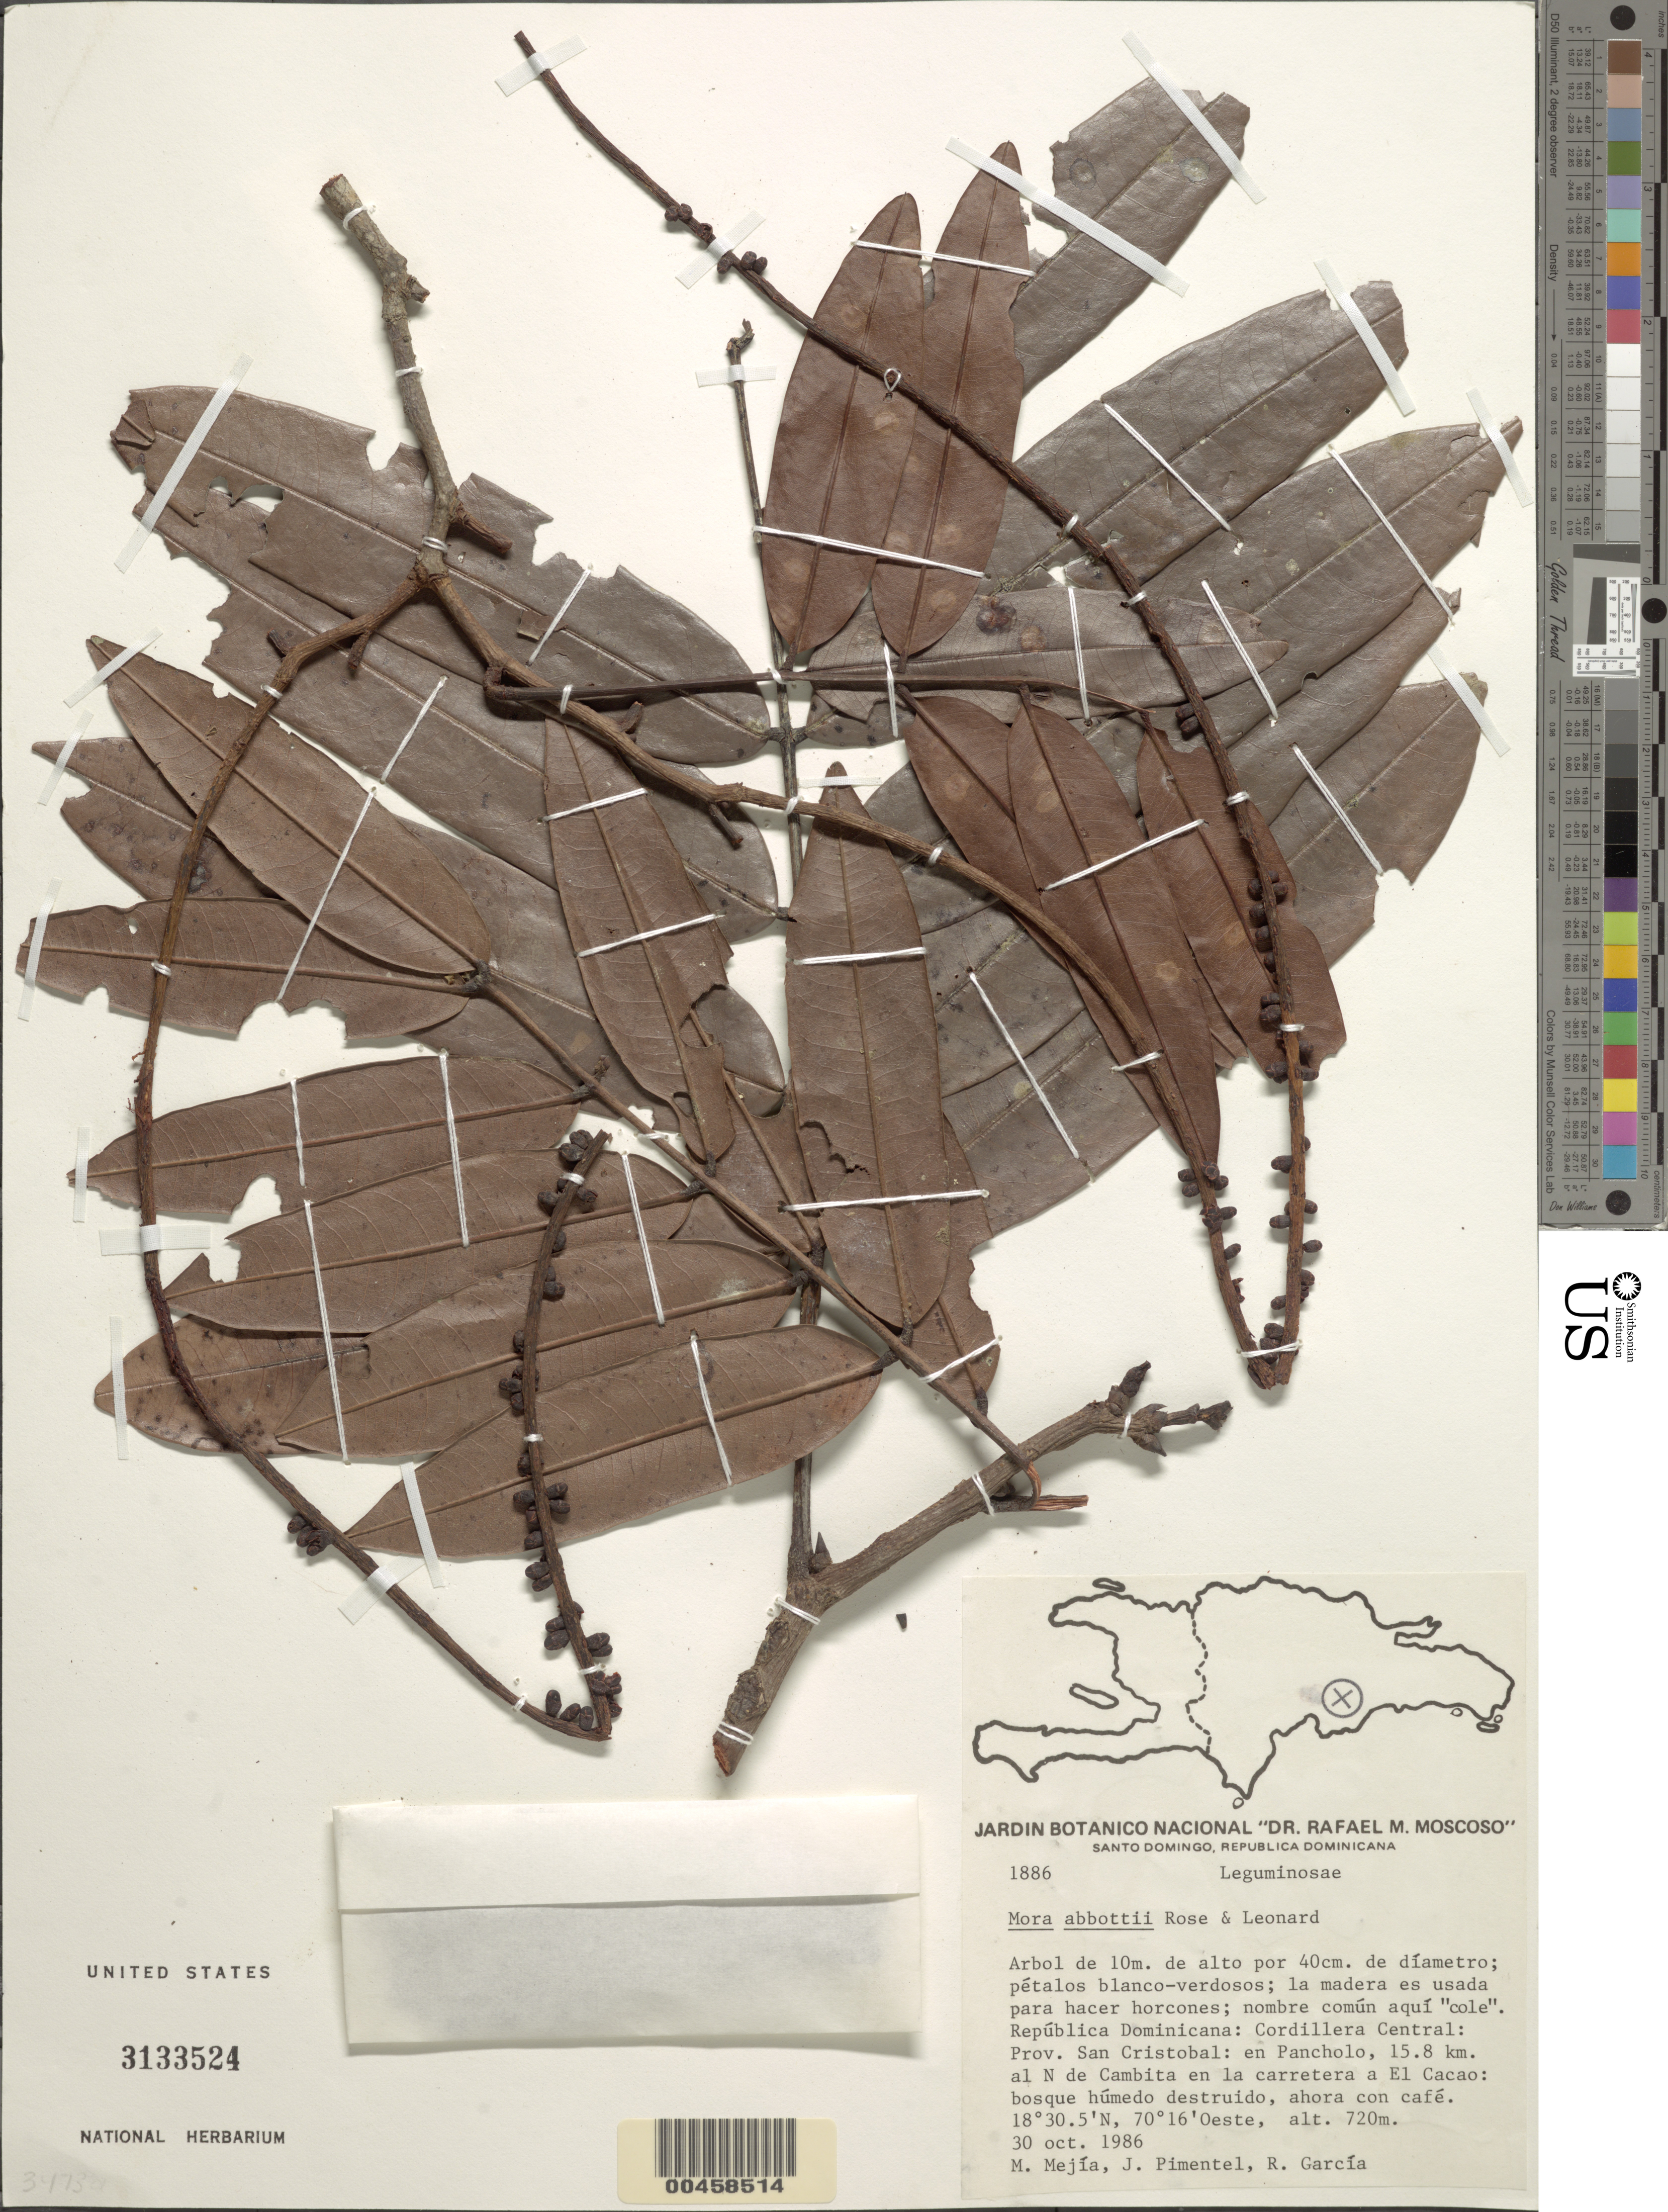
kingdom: Plantae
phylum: Tracheophyta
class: Magnoliopsida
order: Fabales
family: Fabaceae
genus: Mora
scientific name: Mora abbottii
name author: Rose & Leonard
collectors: M. Mejia, J. Pimentel Baez & R. Garcia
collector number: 1886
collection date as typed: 30 Oct 1986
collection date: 1986-10-30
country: Dominican Republic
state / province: San Cristóbal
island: Hispaniola Island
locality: Pancholo; 15.8 km. al n de cambita en la carretera a el cacao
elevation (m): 720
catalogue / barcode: US 3133524